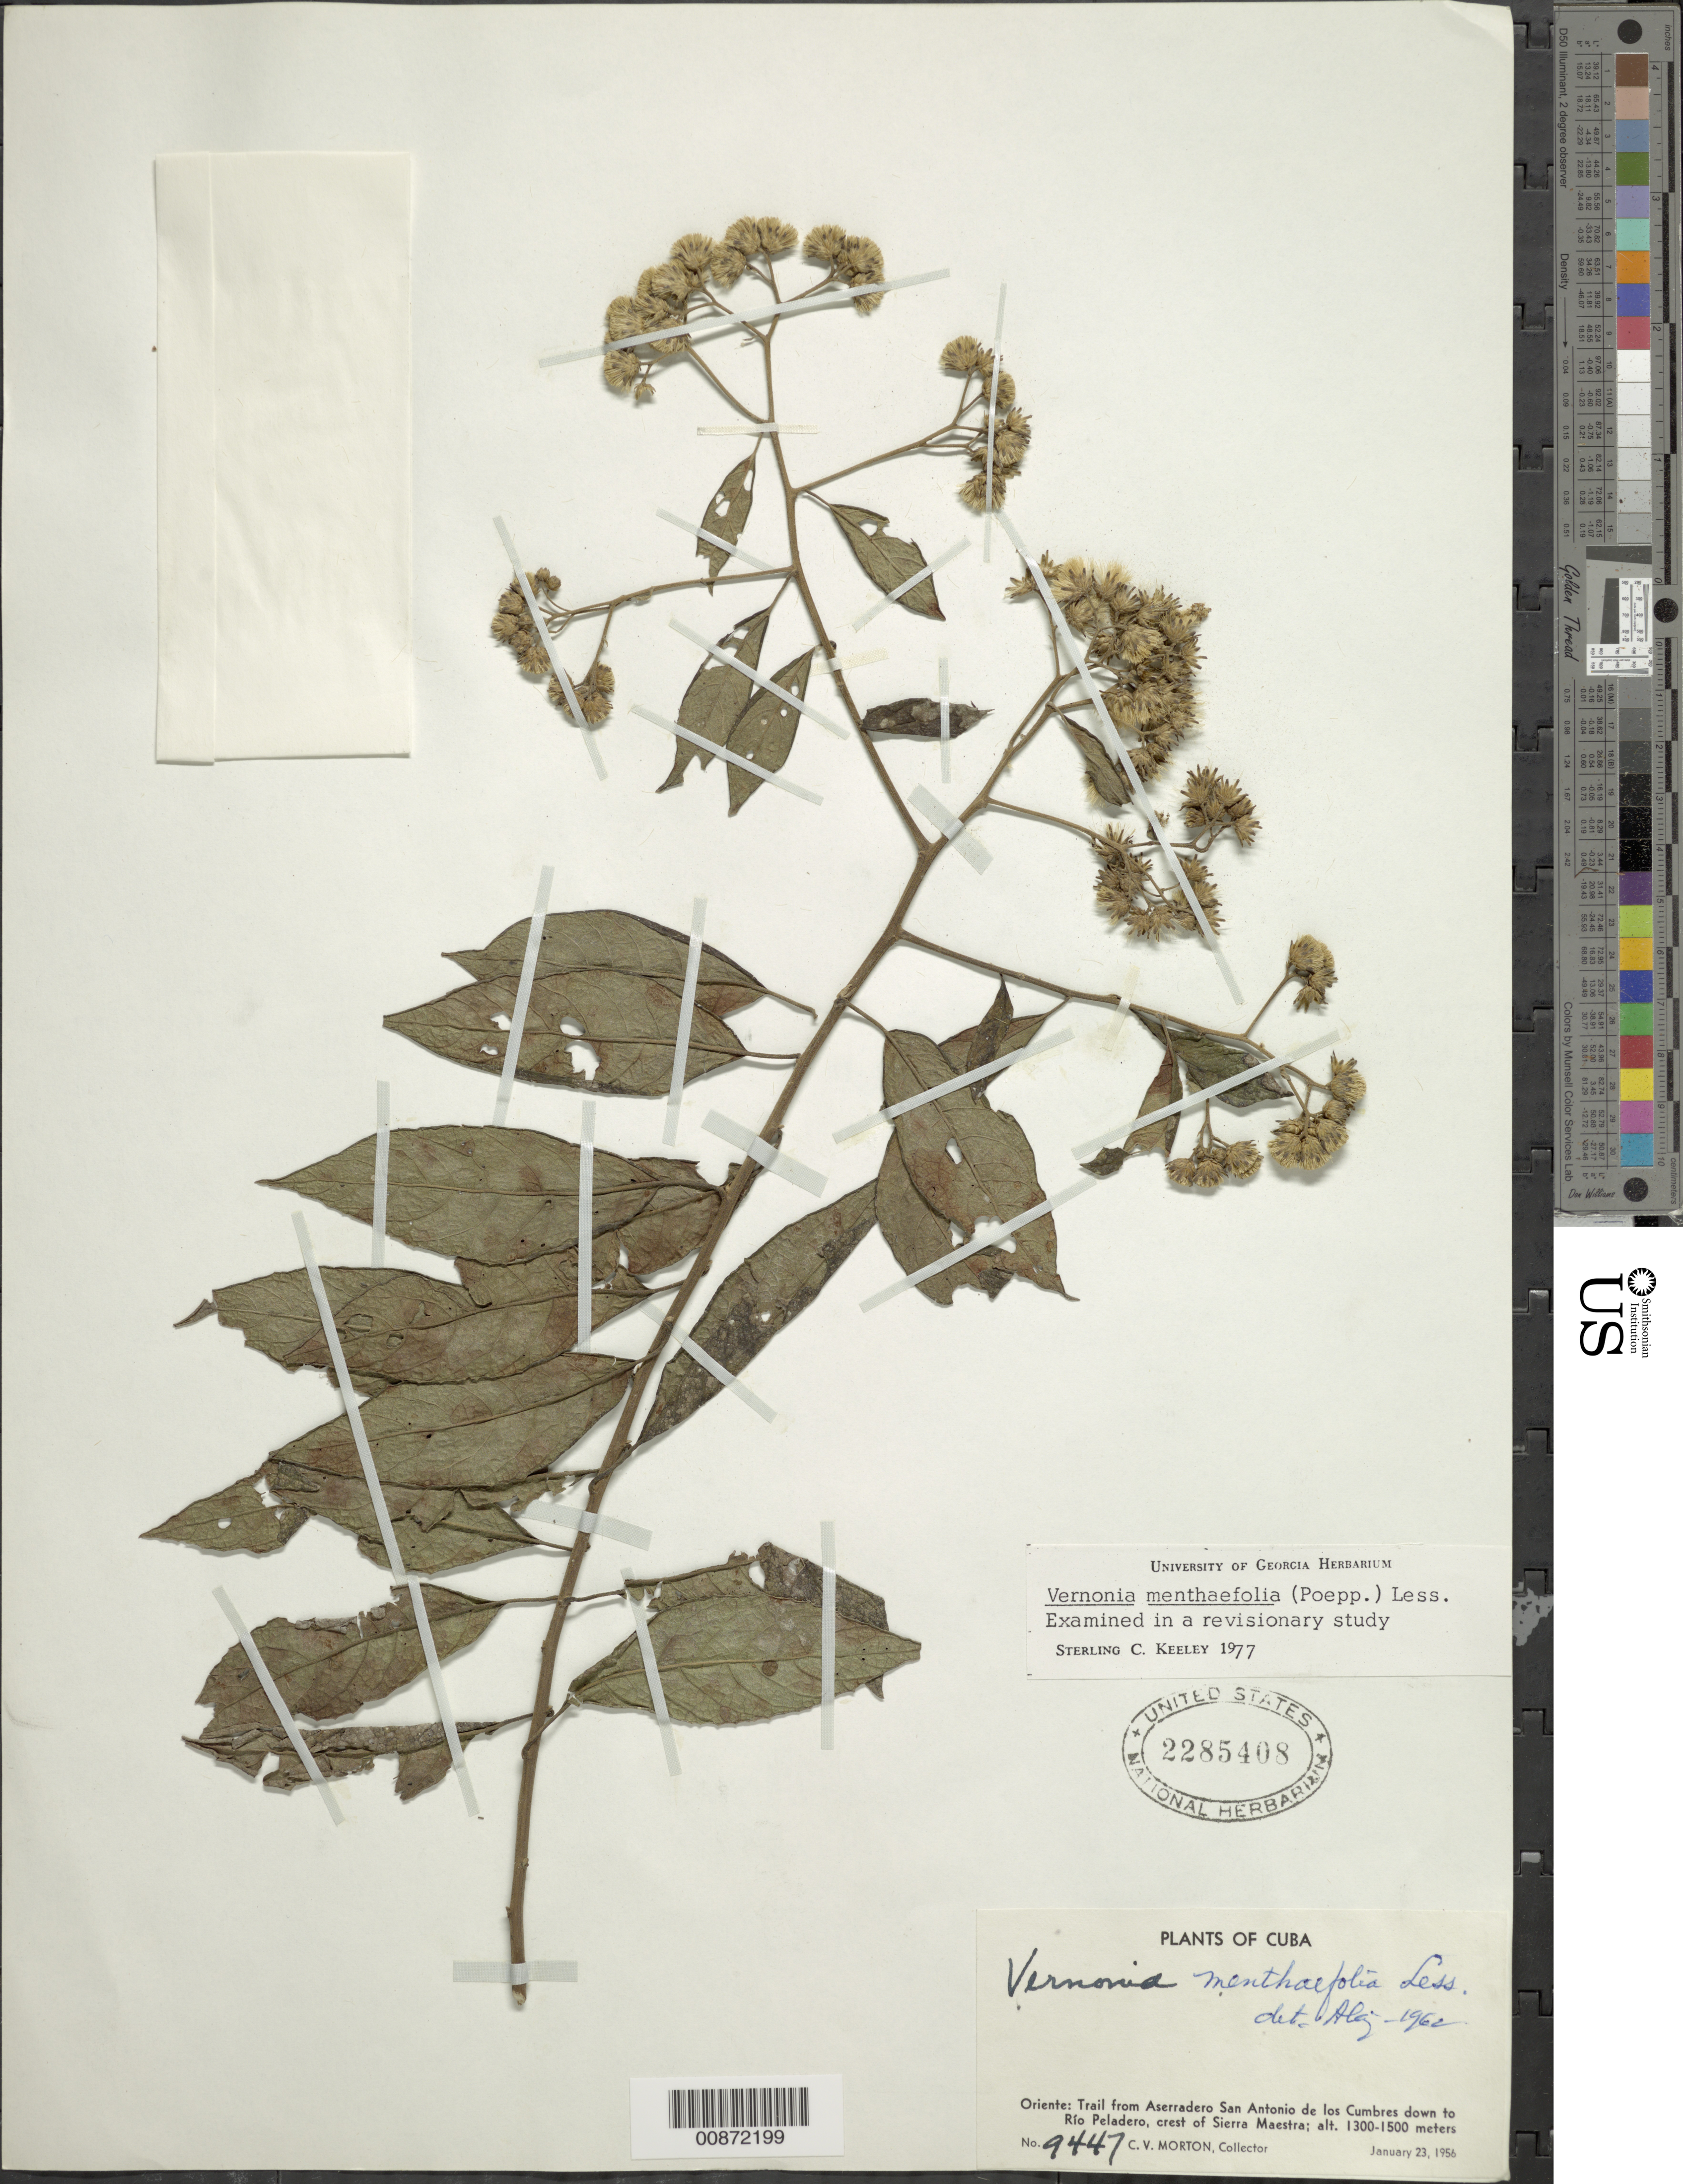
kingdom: Plantae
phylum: Tracheophyta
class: Magnoliopsida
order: Asterales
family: Asteraceae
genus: Vernonanthura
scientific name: Vernonanthura menthifolia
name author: (Poepp. ex Spreng.) H. Rob.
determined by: Liogier, Alain H.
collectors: C. V. Morton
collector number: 9447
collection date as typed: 23 Jan 1956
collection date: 1956-01-23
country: Cuba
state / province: Oriente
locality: Trail from Aserradero San Antonio de los Cumbres down to Río Peladero, crest of Sierra Maestra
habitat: Along trail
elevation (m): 1300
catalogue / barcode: US 2285408